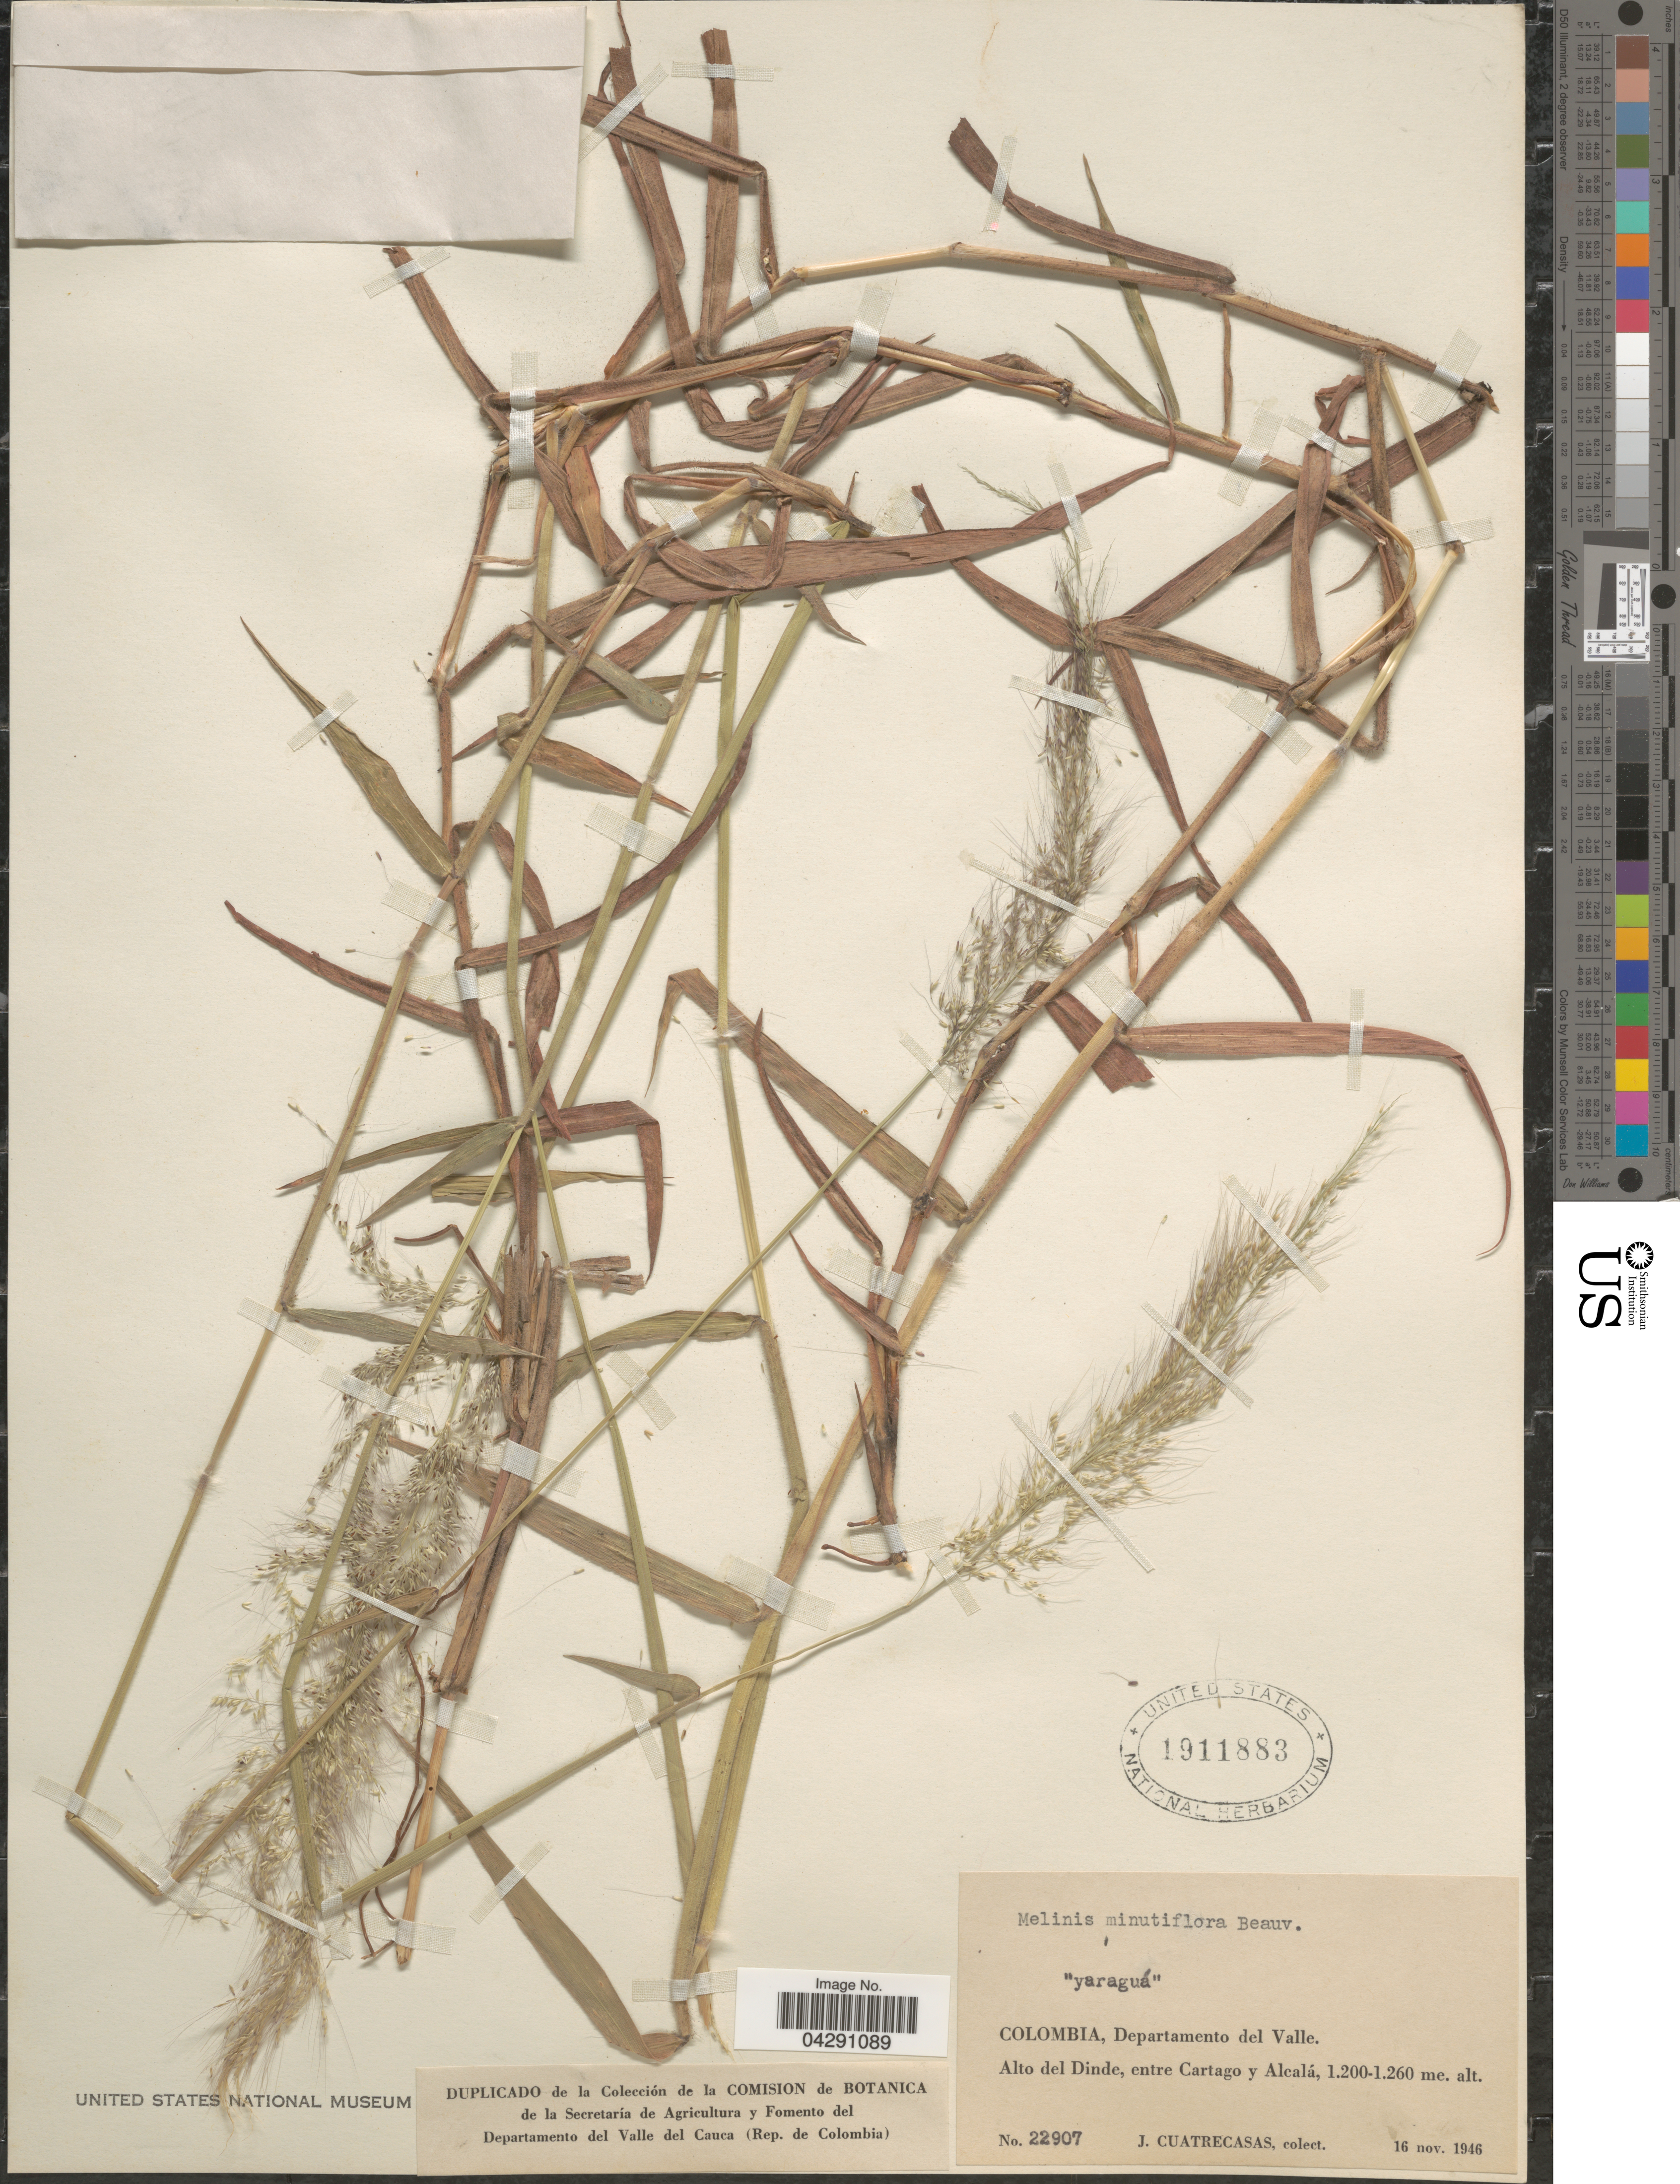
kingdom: Plantae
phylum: Tracheophyta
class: Liliopsida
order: Poales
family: Poaceae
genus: Melinis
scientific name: Melinis minutiflora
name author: P. Beauv.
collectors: J. Cuatrecasas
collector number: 22907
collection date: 1946-11-16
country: Colombia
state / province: Valle del Cauca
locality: Departamento del Valle. Alto del Dinde, entre Cartago y Alcalá.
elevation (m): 1200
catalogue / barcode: US 1911883